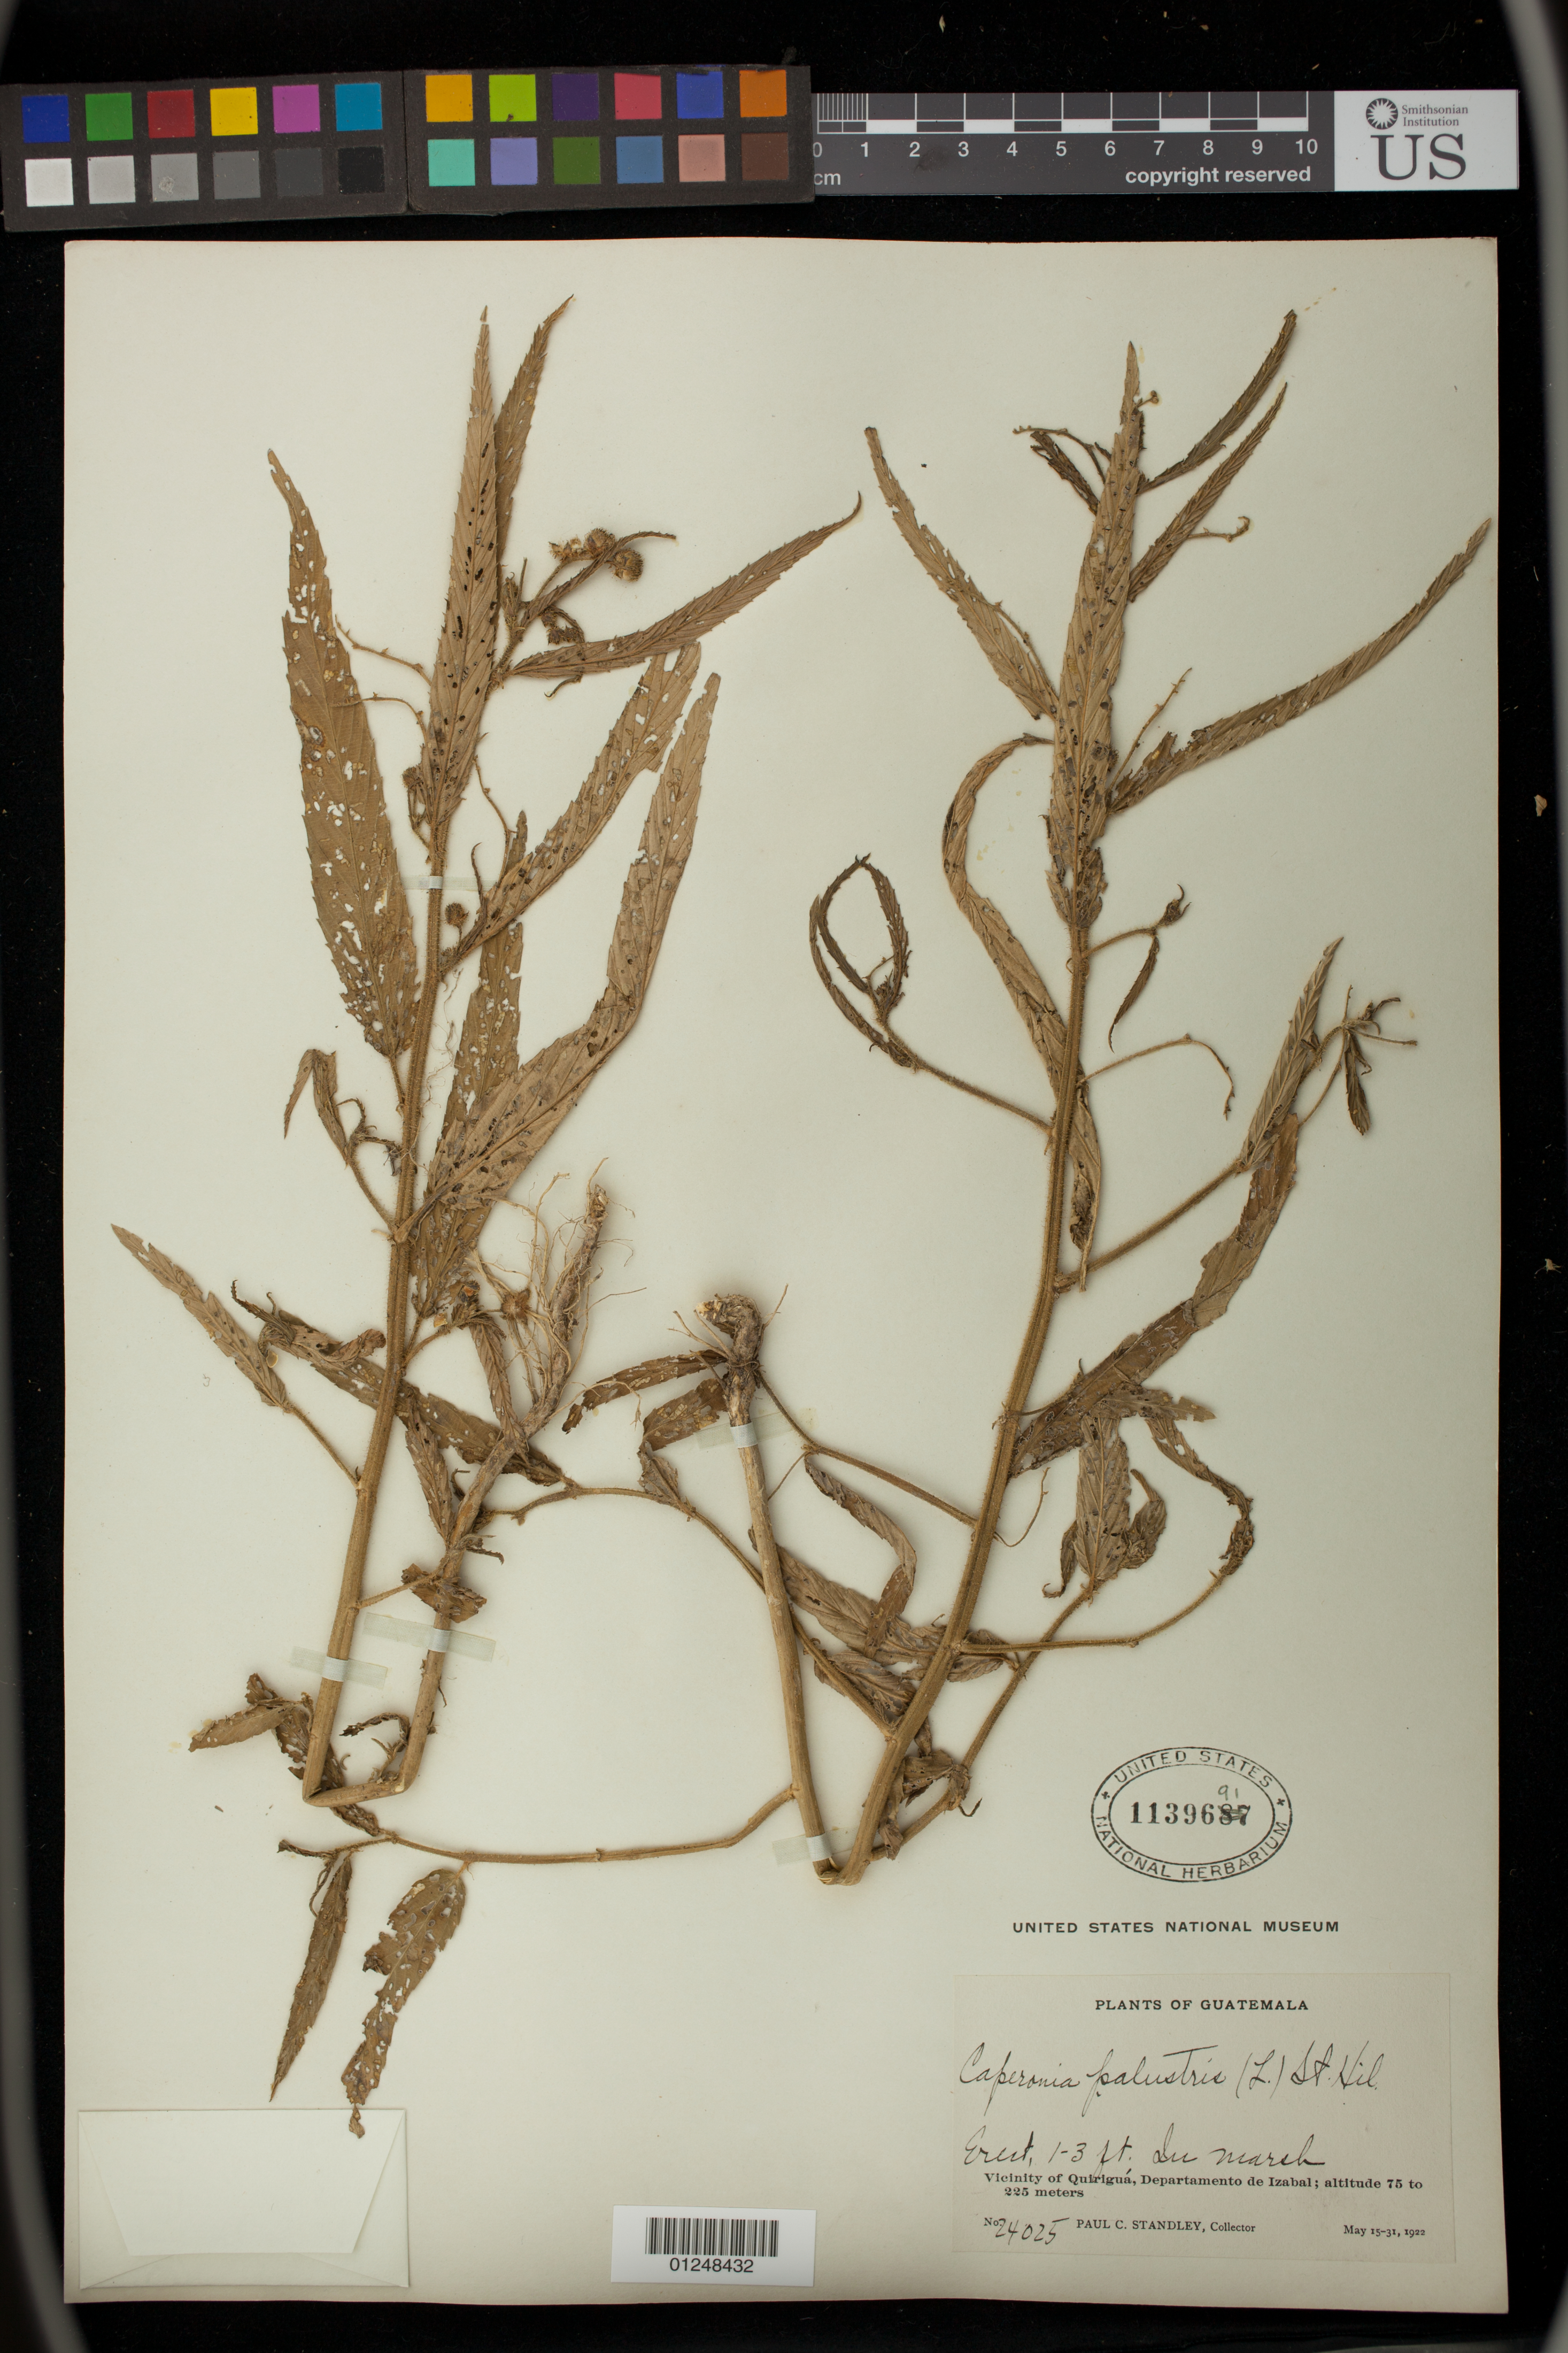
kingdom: Plantae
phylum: Tracheophyta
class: Magnoliopsida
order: Malpighiales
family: Euphorbiaceae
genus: Caperonia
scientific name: Caperonia palustris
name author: (L.) A. St.-Hil.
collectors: P. C. Standley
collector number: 24025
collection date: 1922-05-15/1922-05-31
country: Guatemala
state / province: Izabal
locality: Vicinity of Quirigua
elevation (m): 75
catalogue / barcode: US 1139691